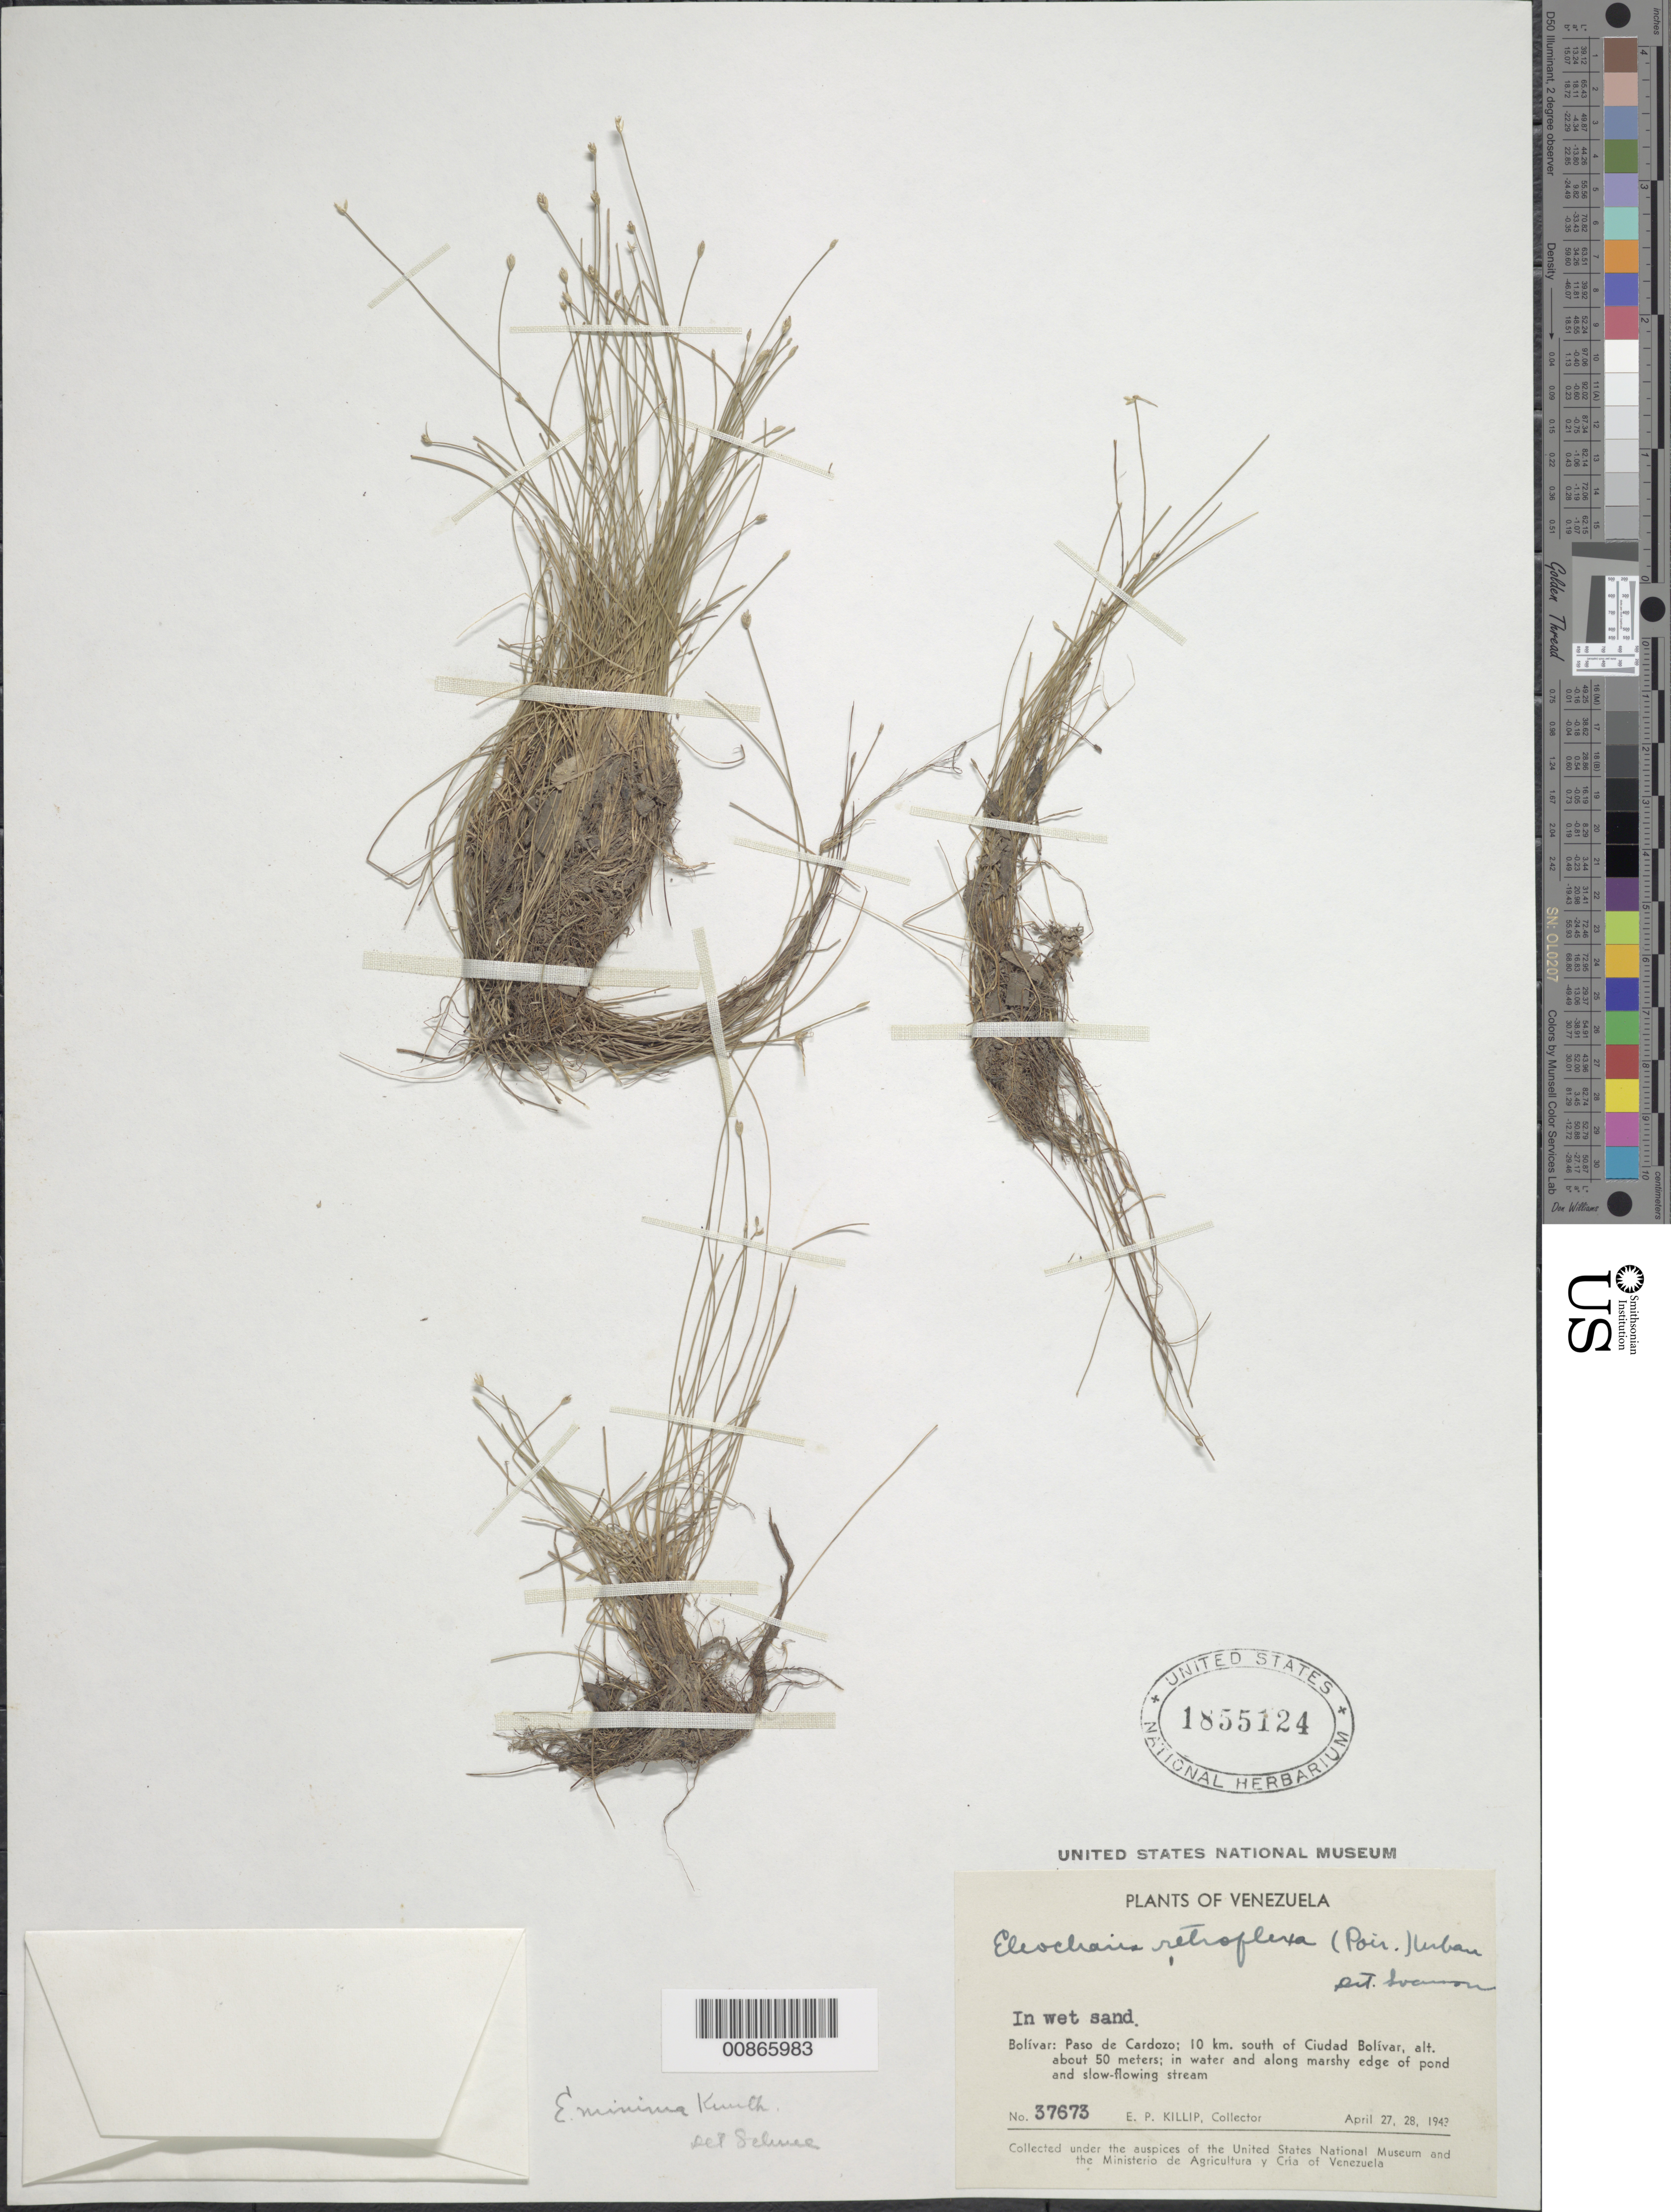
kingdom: Plantae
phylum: Tracheophyta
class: Liliopsida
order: Poales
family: Cyperaceae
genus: Eleocharis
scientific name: Eleocharis retroflexa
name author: (Poir.) Urb.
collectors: E. P. Killip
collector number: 37673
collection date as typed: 27-Apr-43 to 28-Apr-43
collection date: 1943-04-27/1943-04-28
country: Venezuela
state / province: Bolívar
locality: Paso de Cardozo; 10 km south of Ciudad Bolívar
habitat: Wet sand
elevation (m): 50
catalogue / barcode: US 1855124